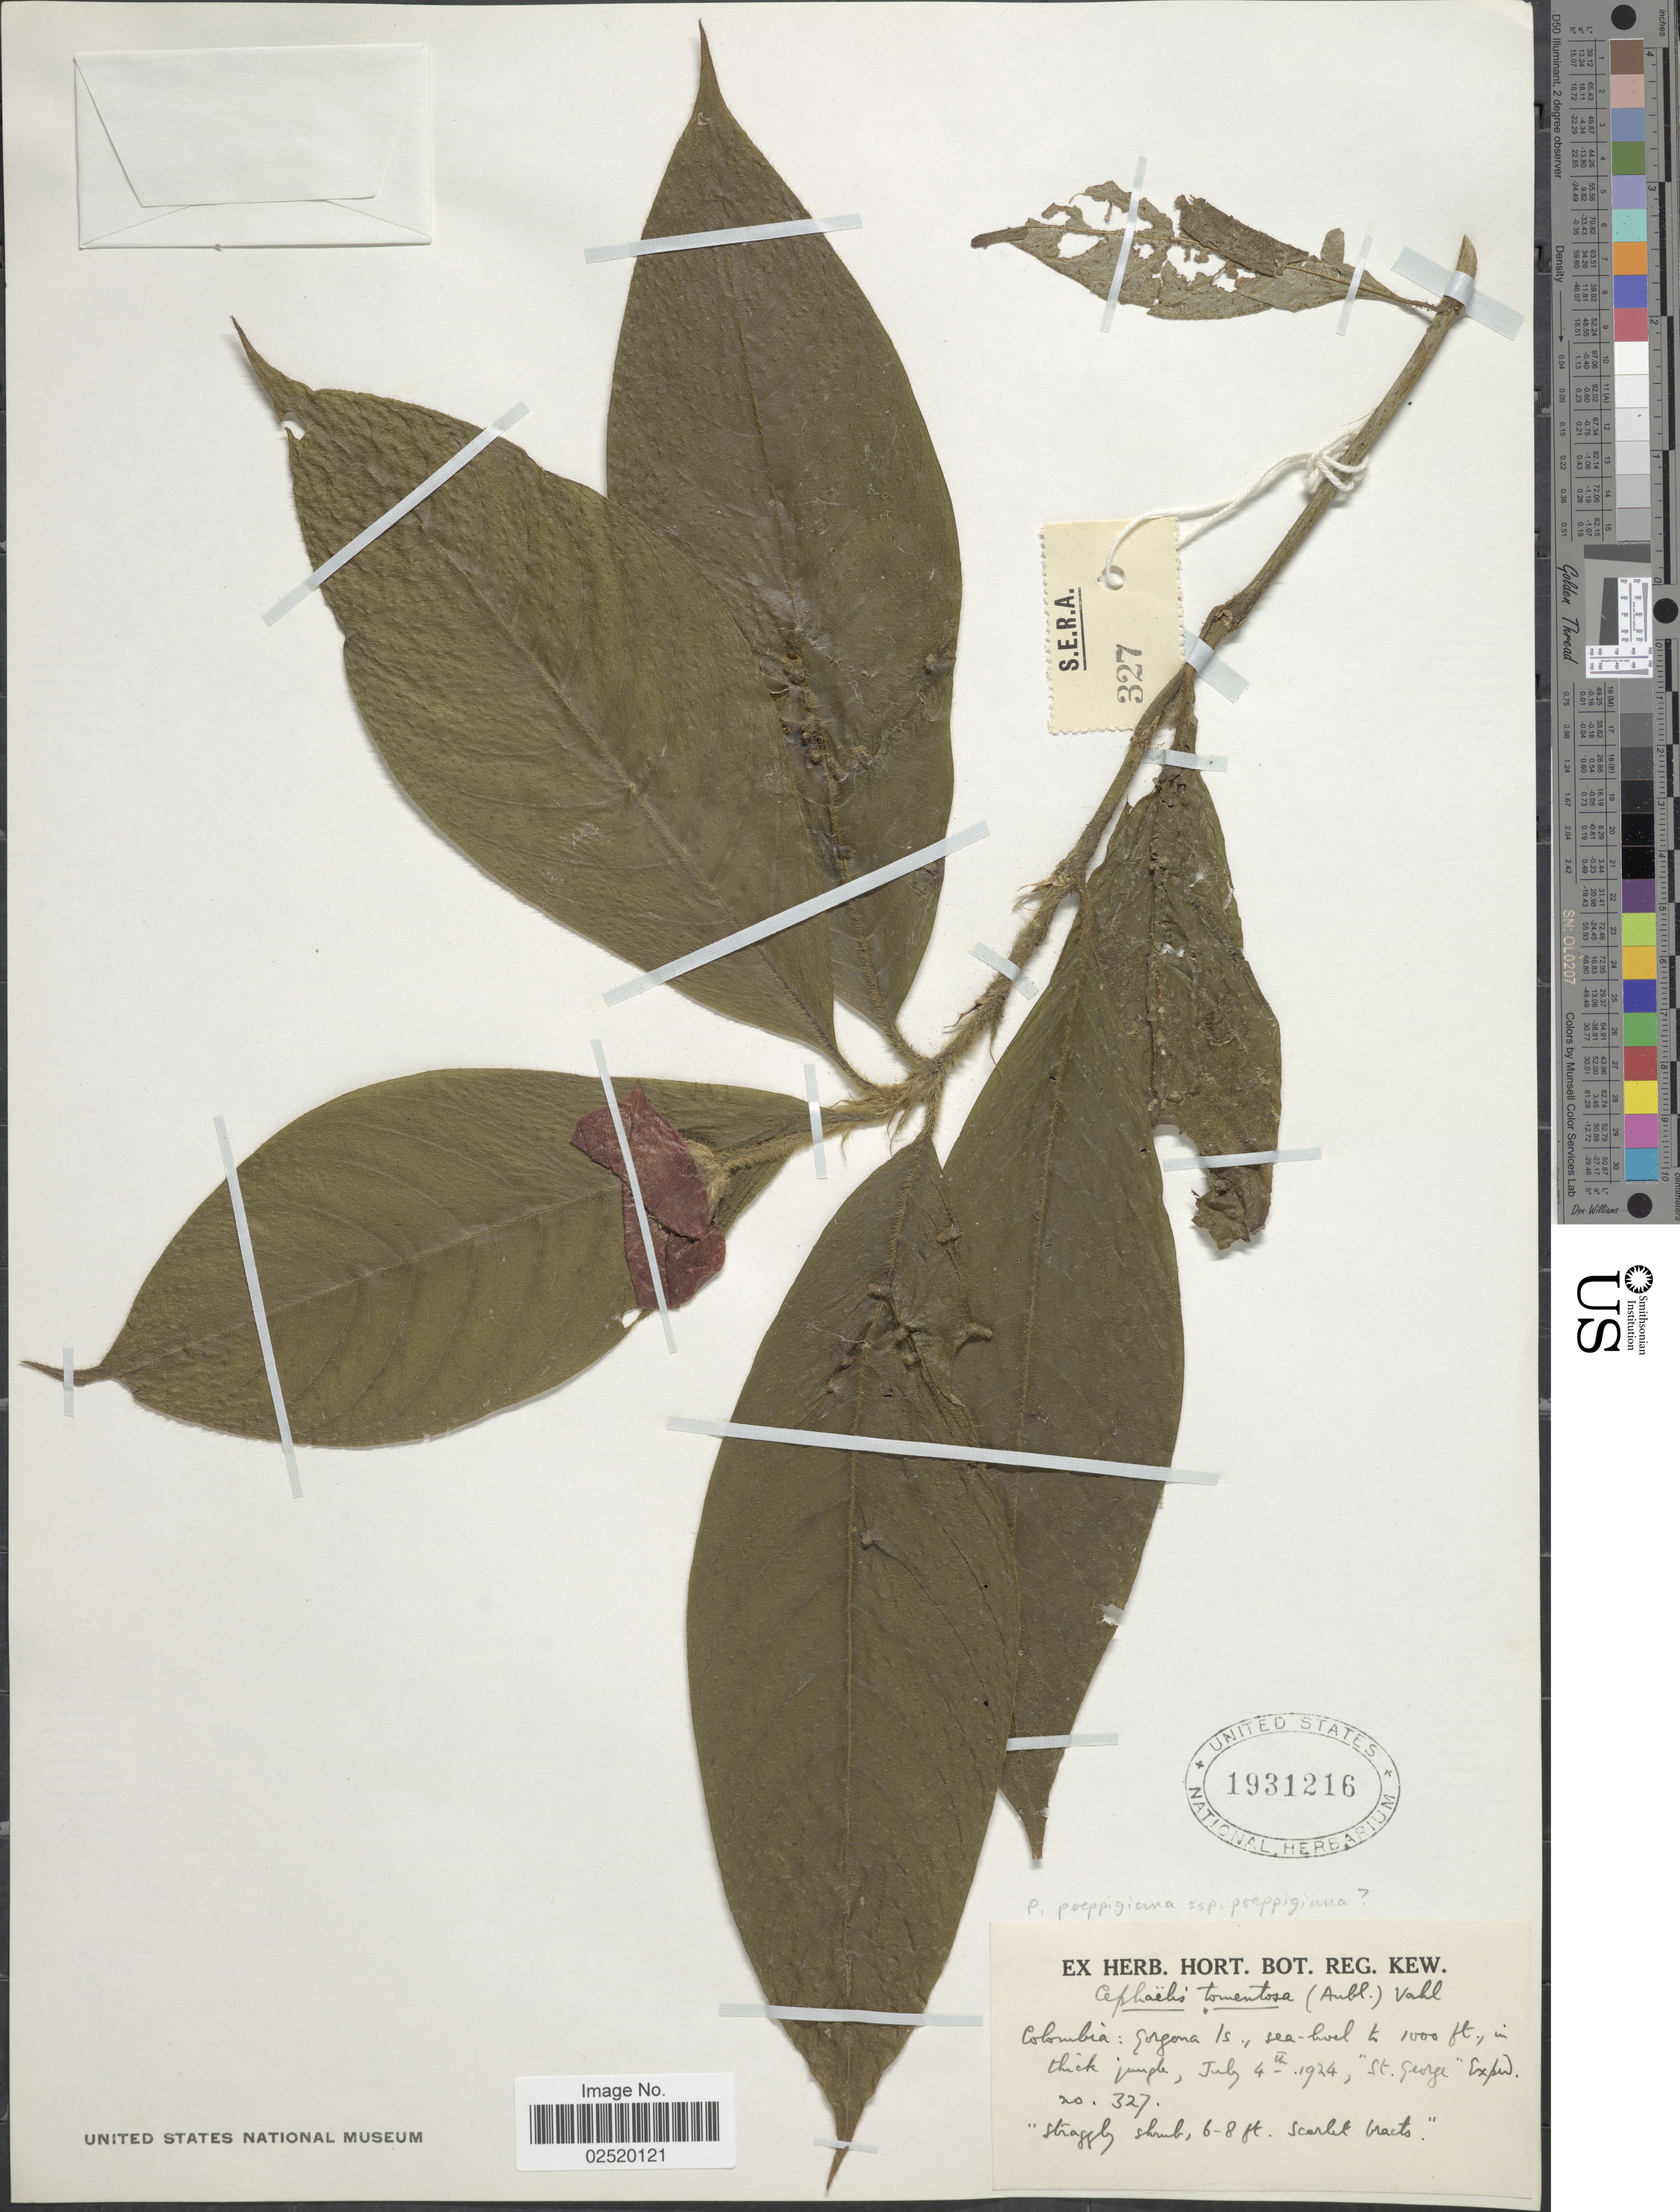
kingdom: Plantae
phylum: Tracheophyta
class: Magnoliopsida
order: Gentianales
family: Rubiaceae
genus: Psychotria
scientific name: Psychotria poeppigiana subsp. poeppigiana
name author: Müll. Arg.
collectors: ex herb. Hort. Reg. Kew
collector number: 327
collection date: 1924-07-04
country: Colombia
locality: Colombia, Gorgona Is.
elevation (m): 0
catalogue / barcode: US 1931216